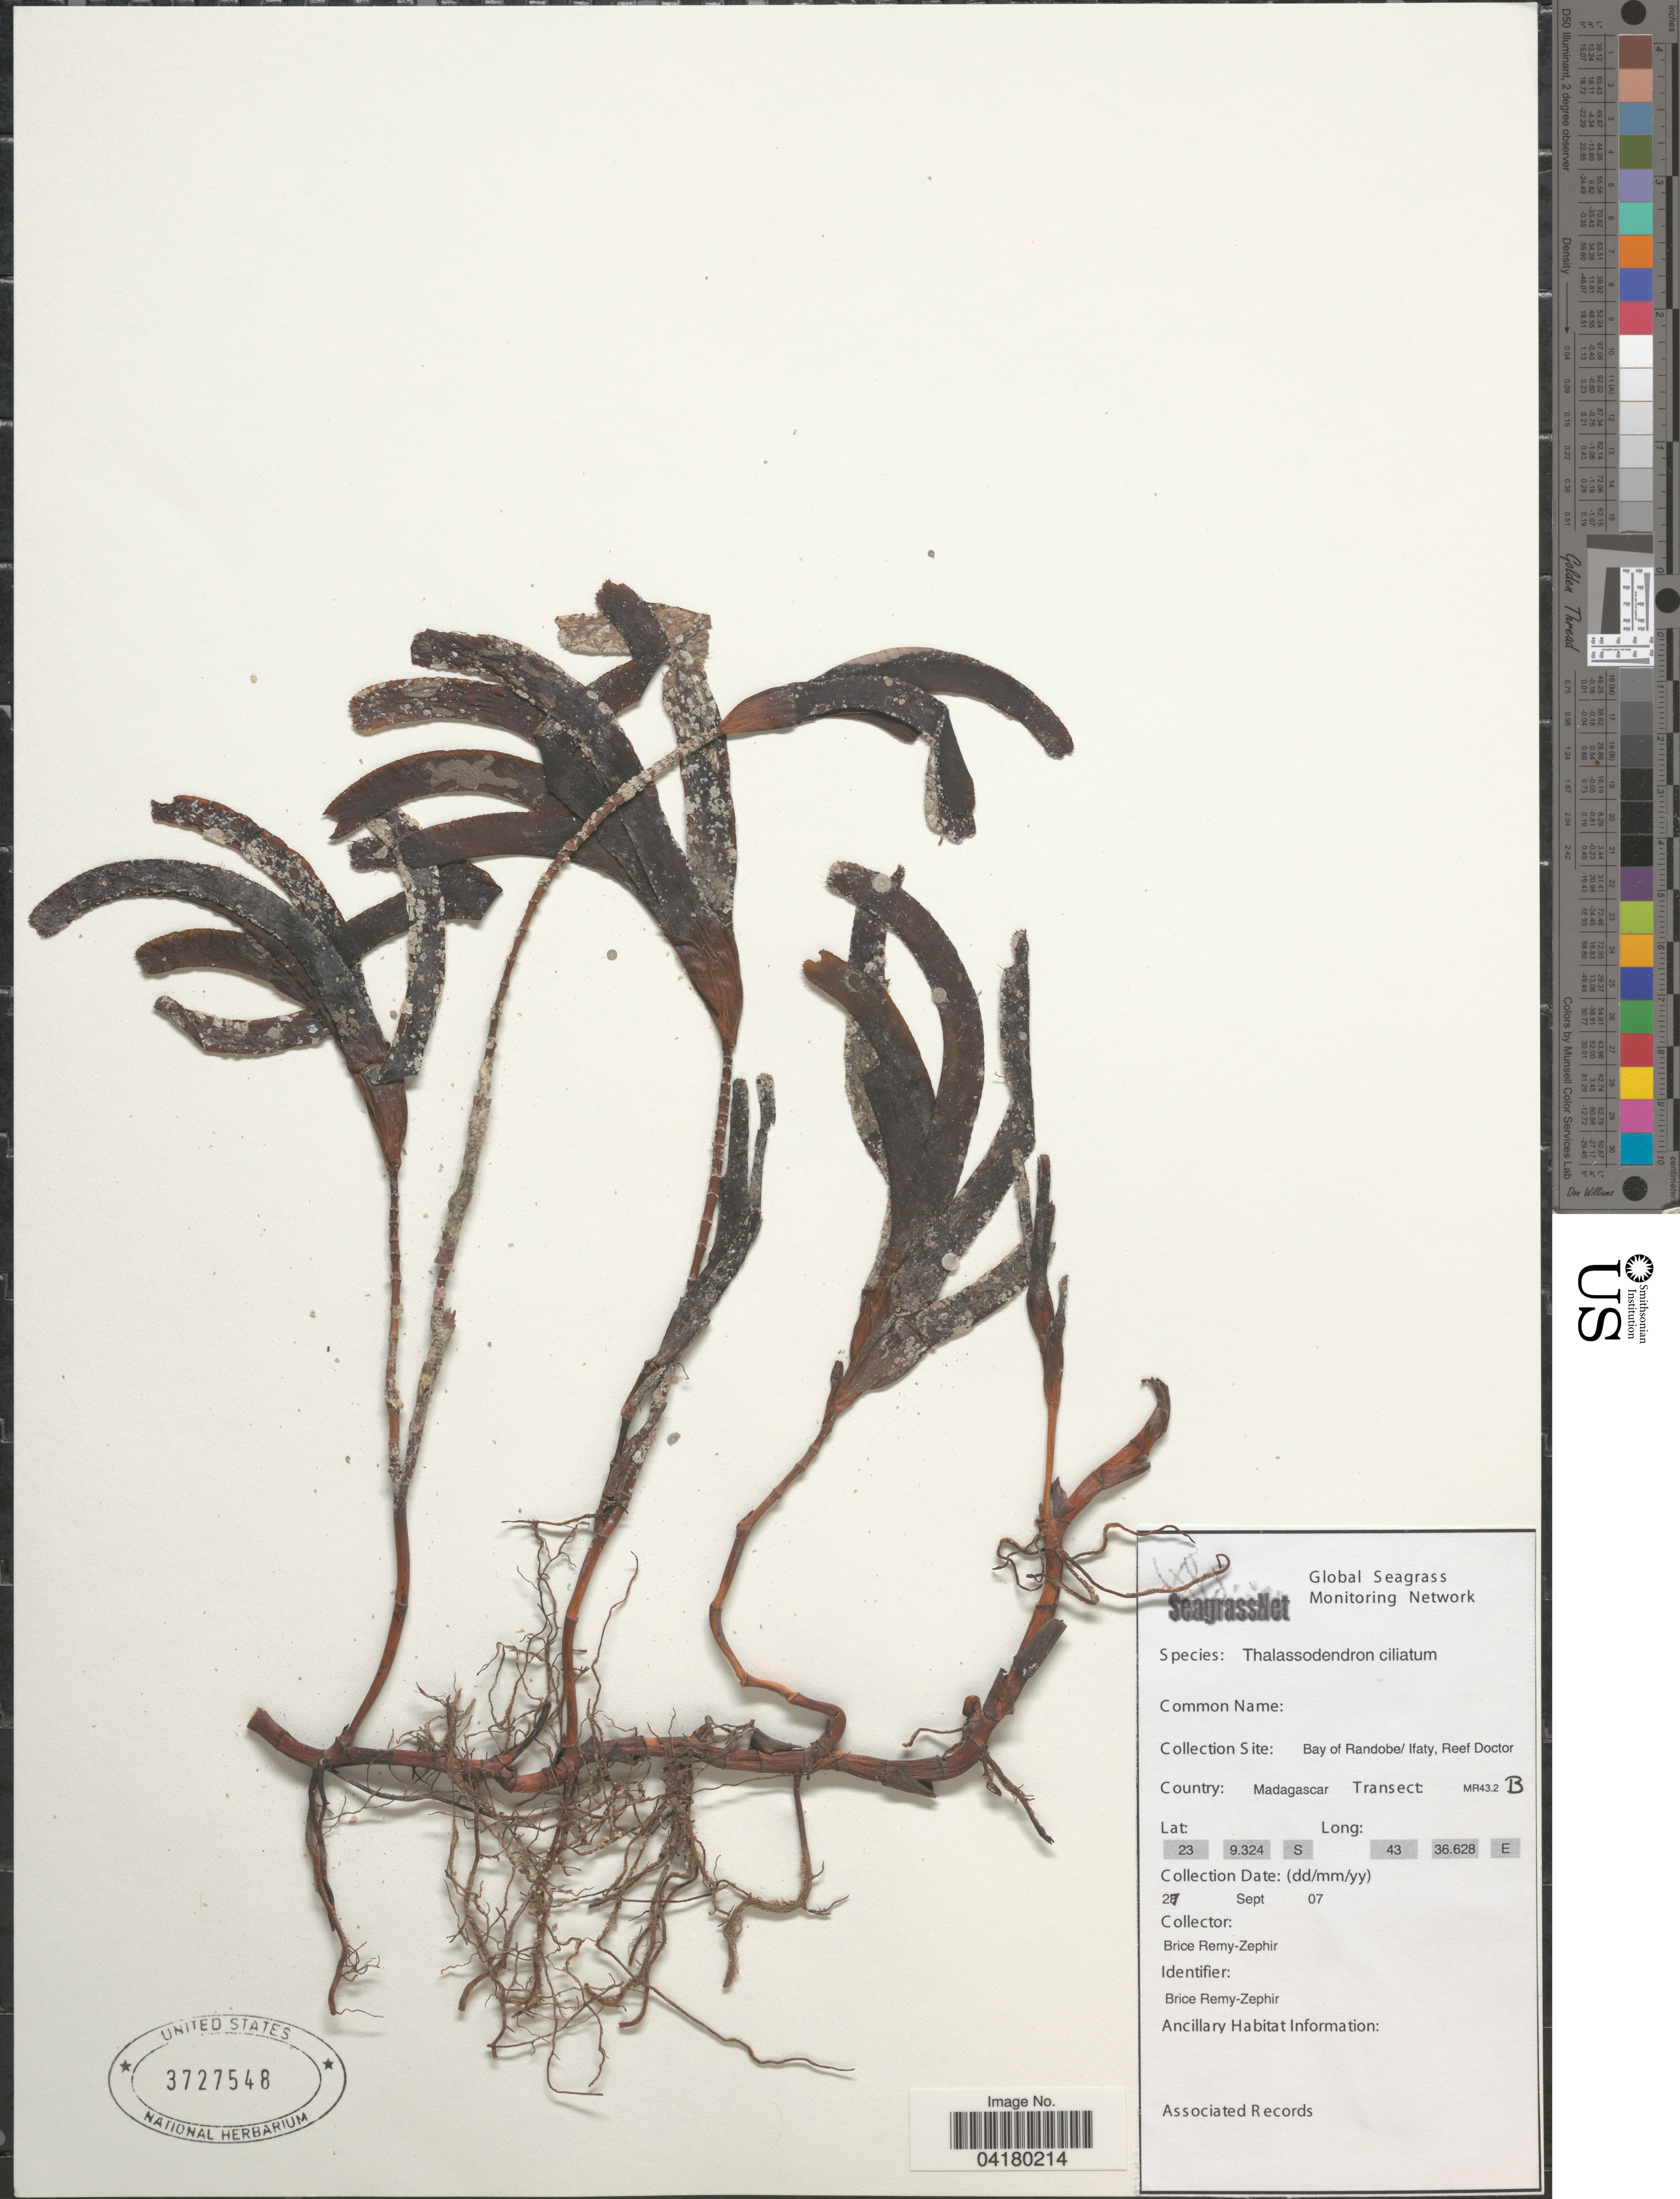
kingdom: Plantae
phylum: Tracheophyta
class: Liliopsida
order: Alismatales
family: Cymodoceaceae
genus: Thalassodendron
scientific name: Thalassodendron ciliatum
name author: (Forssk.) Hartog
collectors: B. Remy-Zephir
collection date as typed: Transcribed d/m/y: 27/9/7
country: Madagascar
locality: Bay of Randobe/ Ifaty, Reef Doctor. Transect: MR43.2 B.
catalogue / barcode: US 3727548